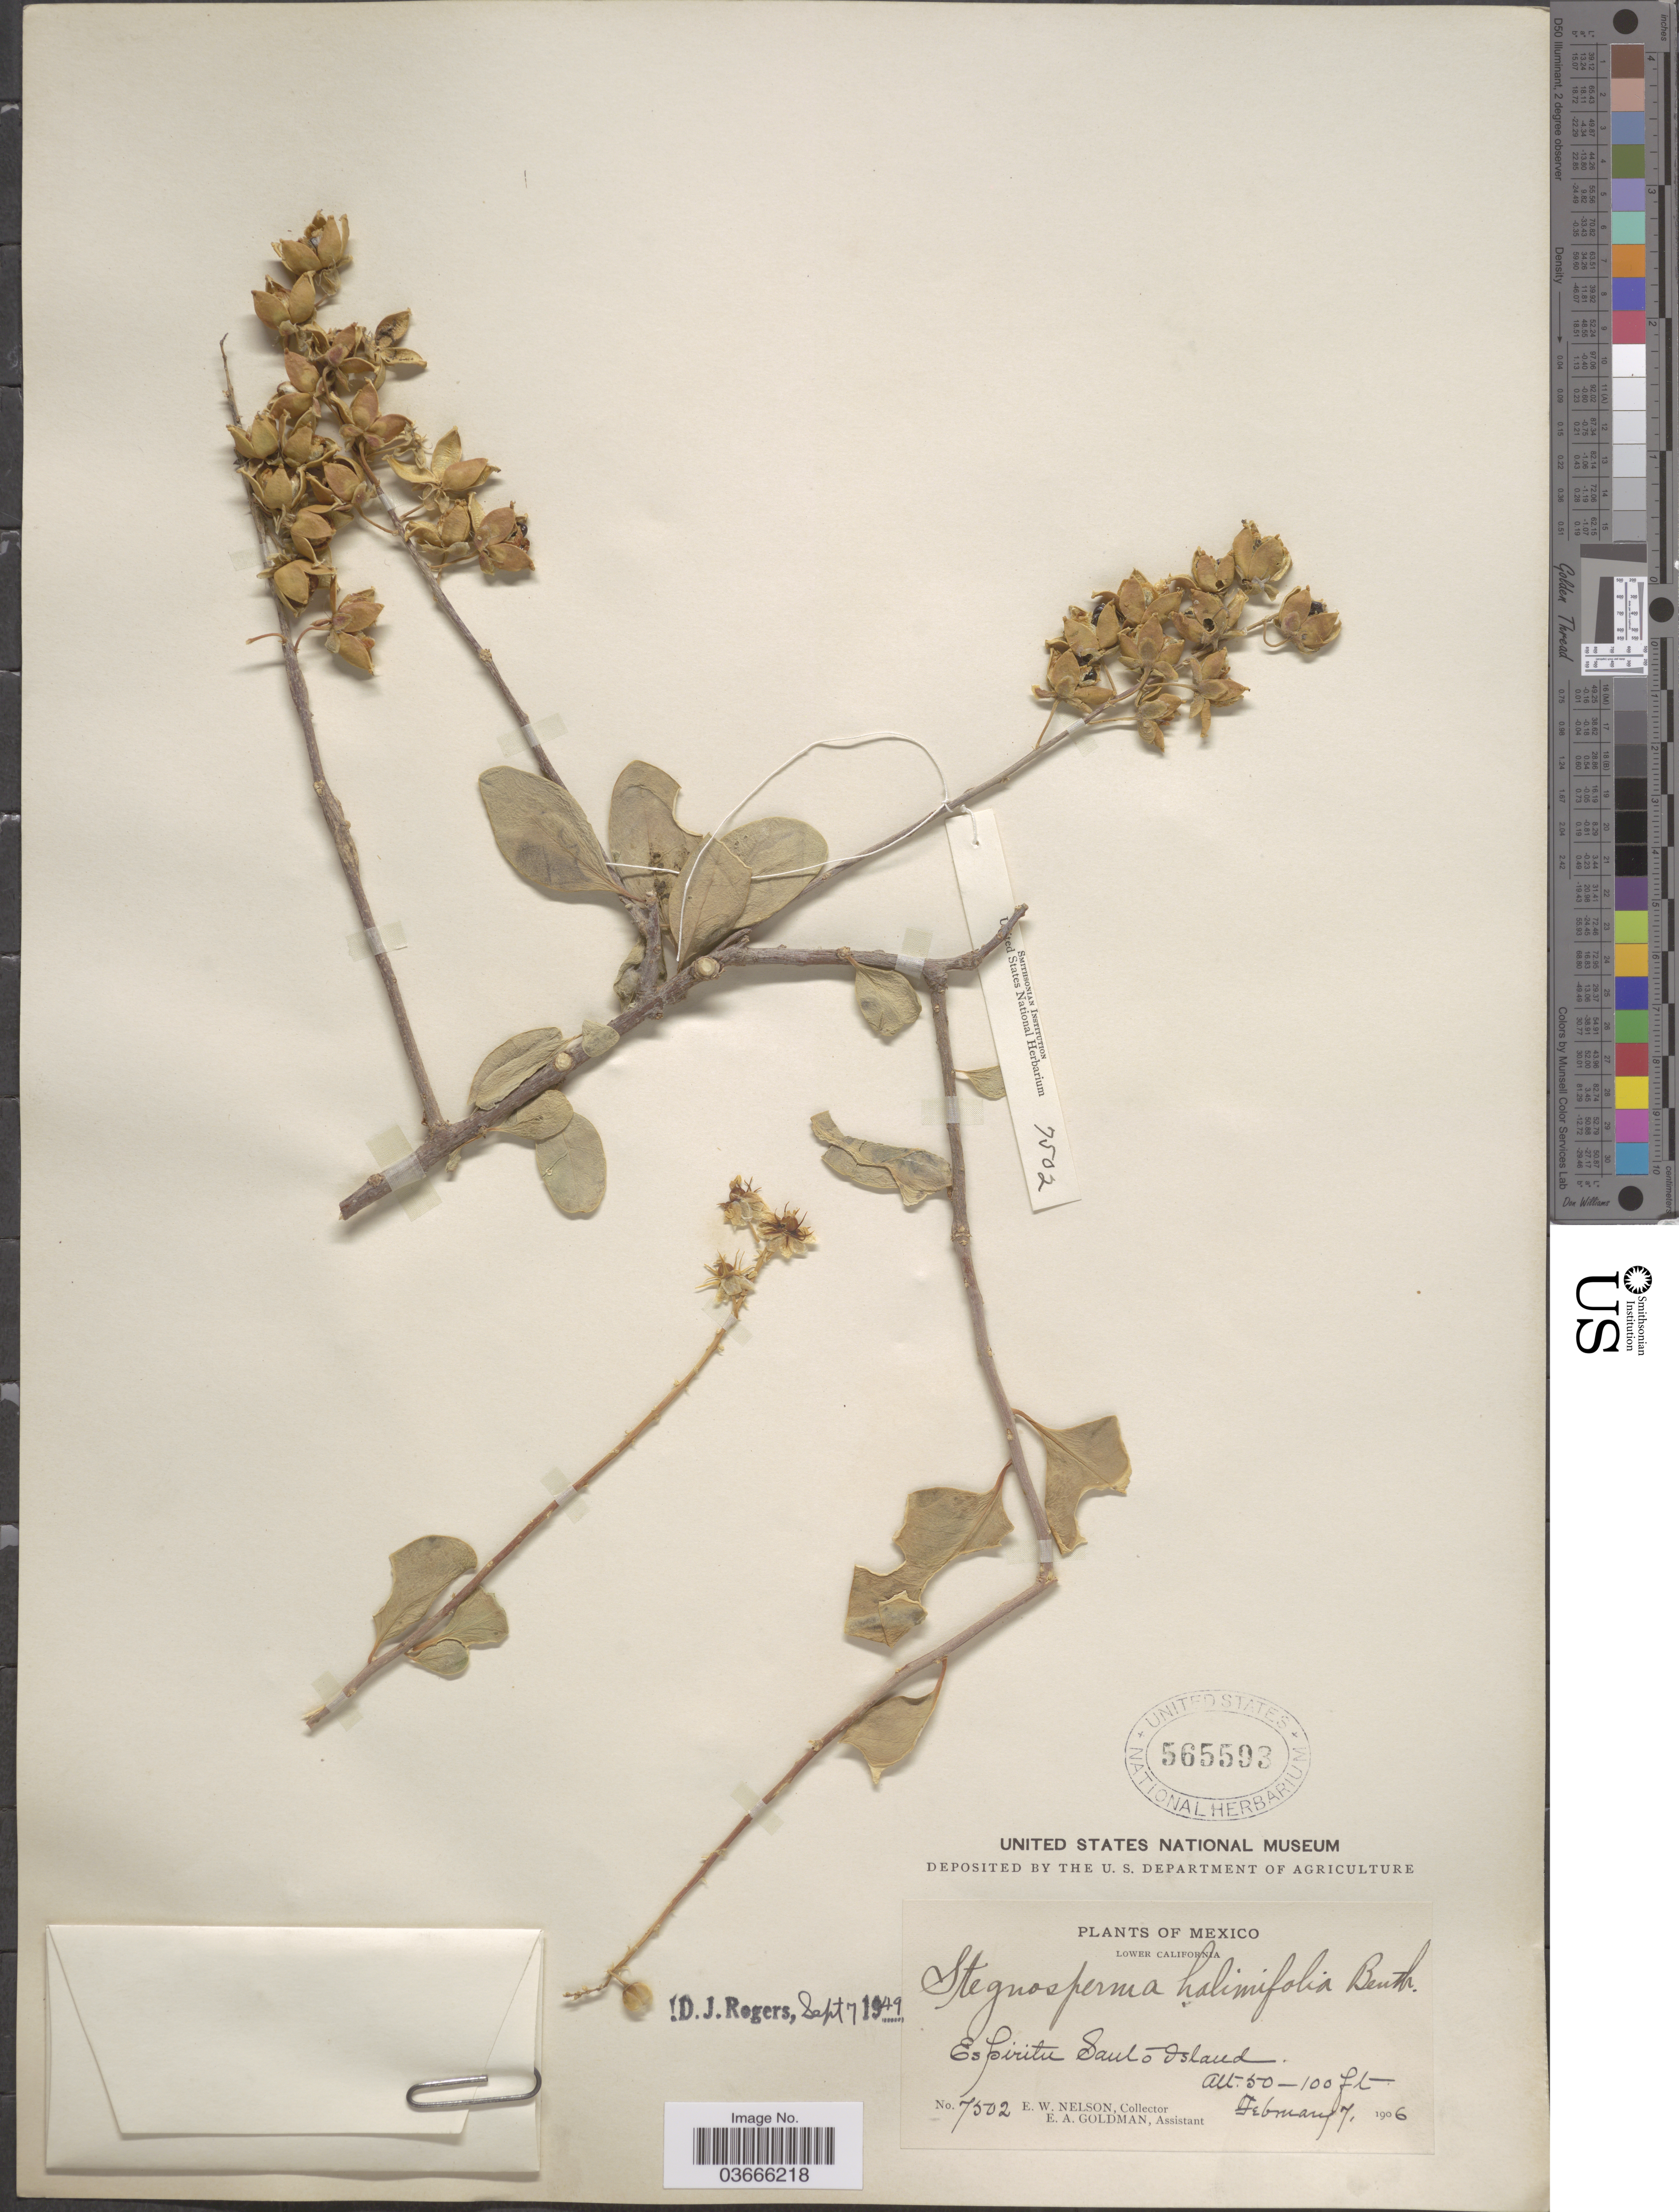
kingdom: Plantae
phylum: Tracheophyta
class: Magnoliopsida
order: Caryophyllales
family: Stegnospermataceae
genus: Stegnosperma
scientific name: Stegnosperma halimifolium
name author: Benth.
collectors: E. W. Nelson & E. A. Goldman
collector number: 7502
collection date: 1906-02-07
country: Mexico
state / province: Baja California Norte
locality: Lower California. Espiritu Santo Island.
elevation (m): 15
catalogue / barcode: US 565593